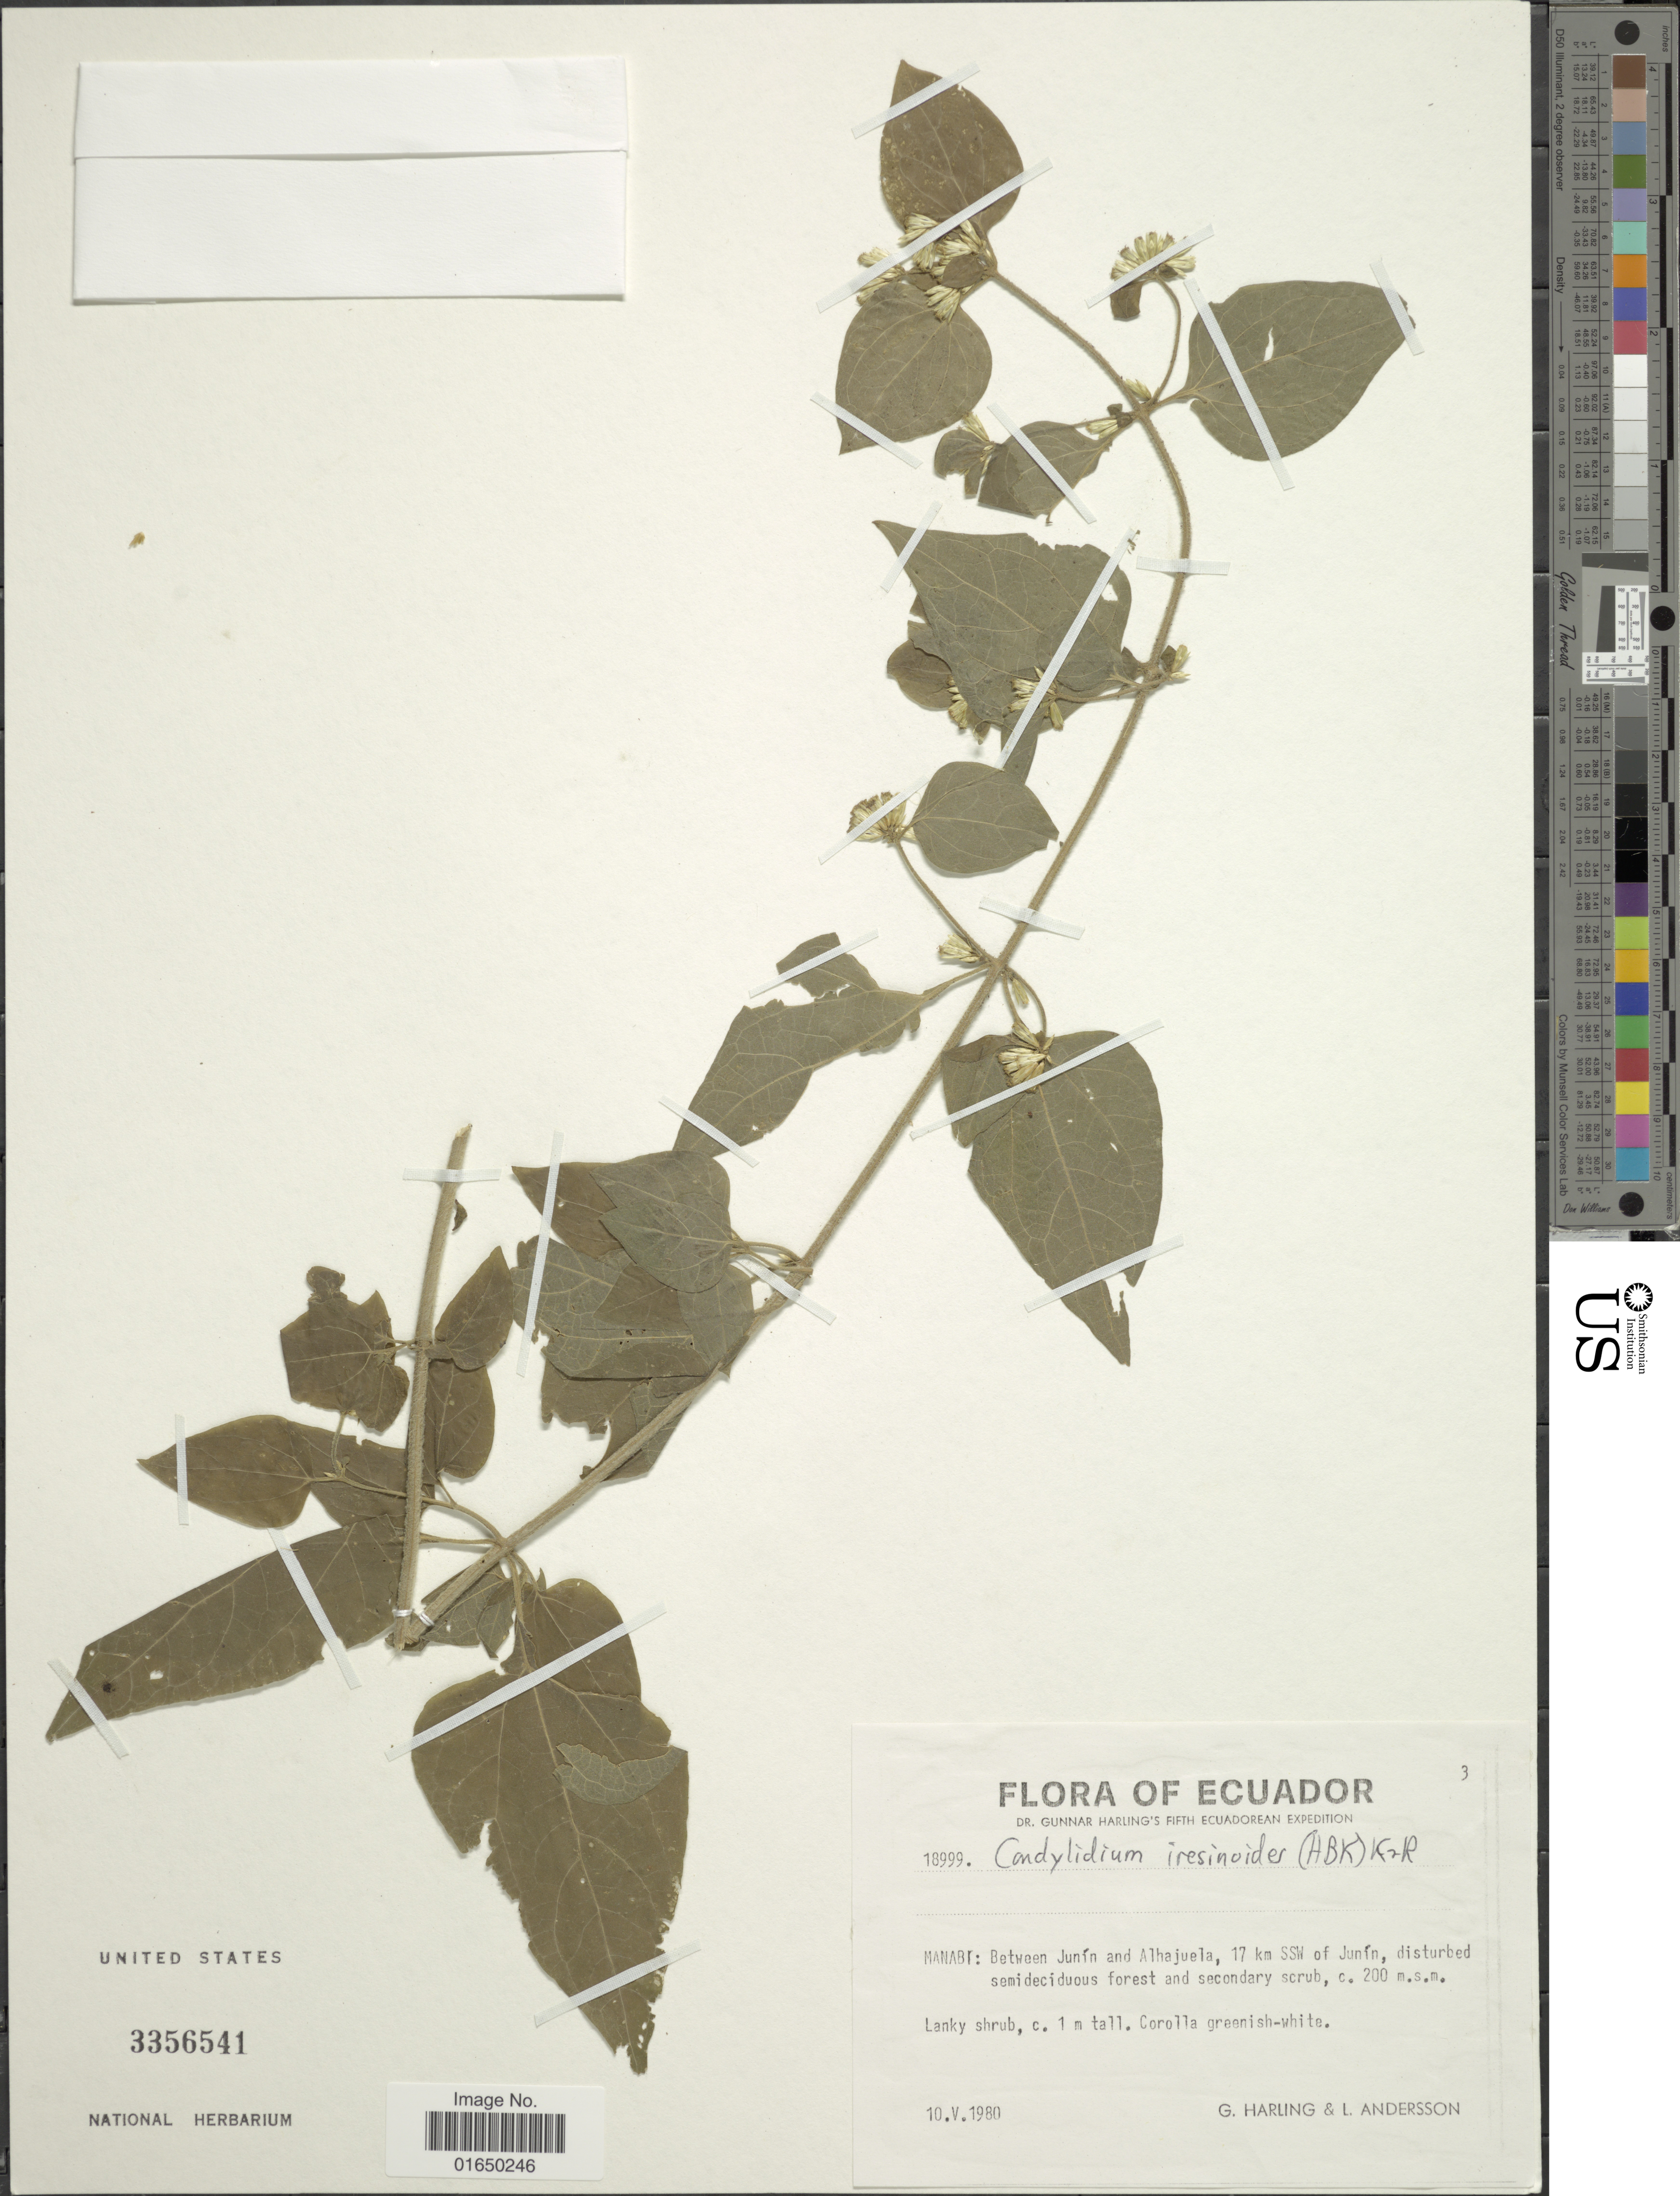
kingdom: Plantae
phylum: Tracheophyta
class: Magnoliopsida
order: Asterales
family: Asteraceae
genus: Condylidium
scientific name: Condylidium iresinoides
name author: (Kunth) R.M. King & H. Rob.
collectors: G. Harling & L. Andersson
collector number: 18999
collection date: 1980-05-10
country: Ecuador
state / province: Manabí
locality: Between Junín and Alhajuela, 17 km SSW of Junín, disturbed semideciduous forest and secondary scrub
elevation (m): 200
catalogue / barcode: US 3356541